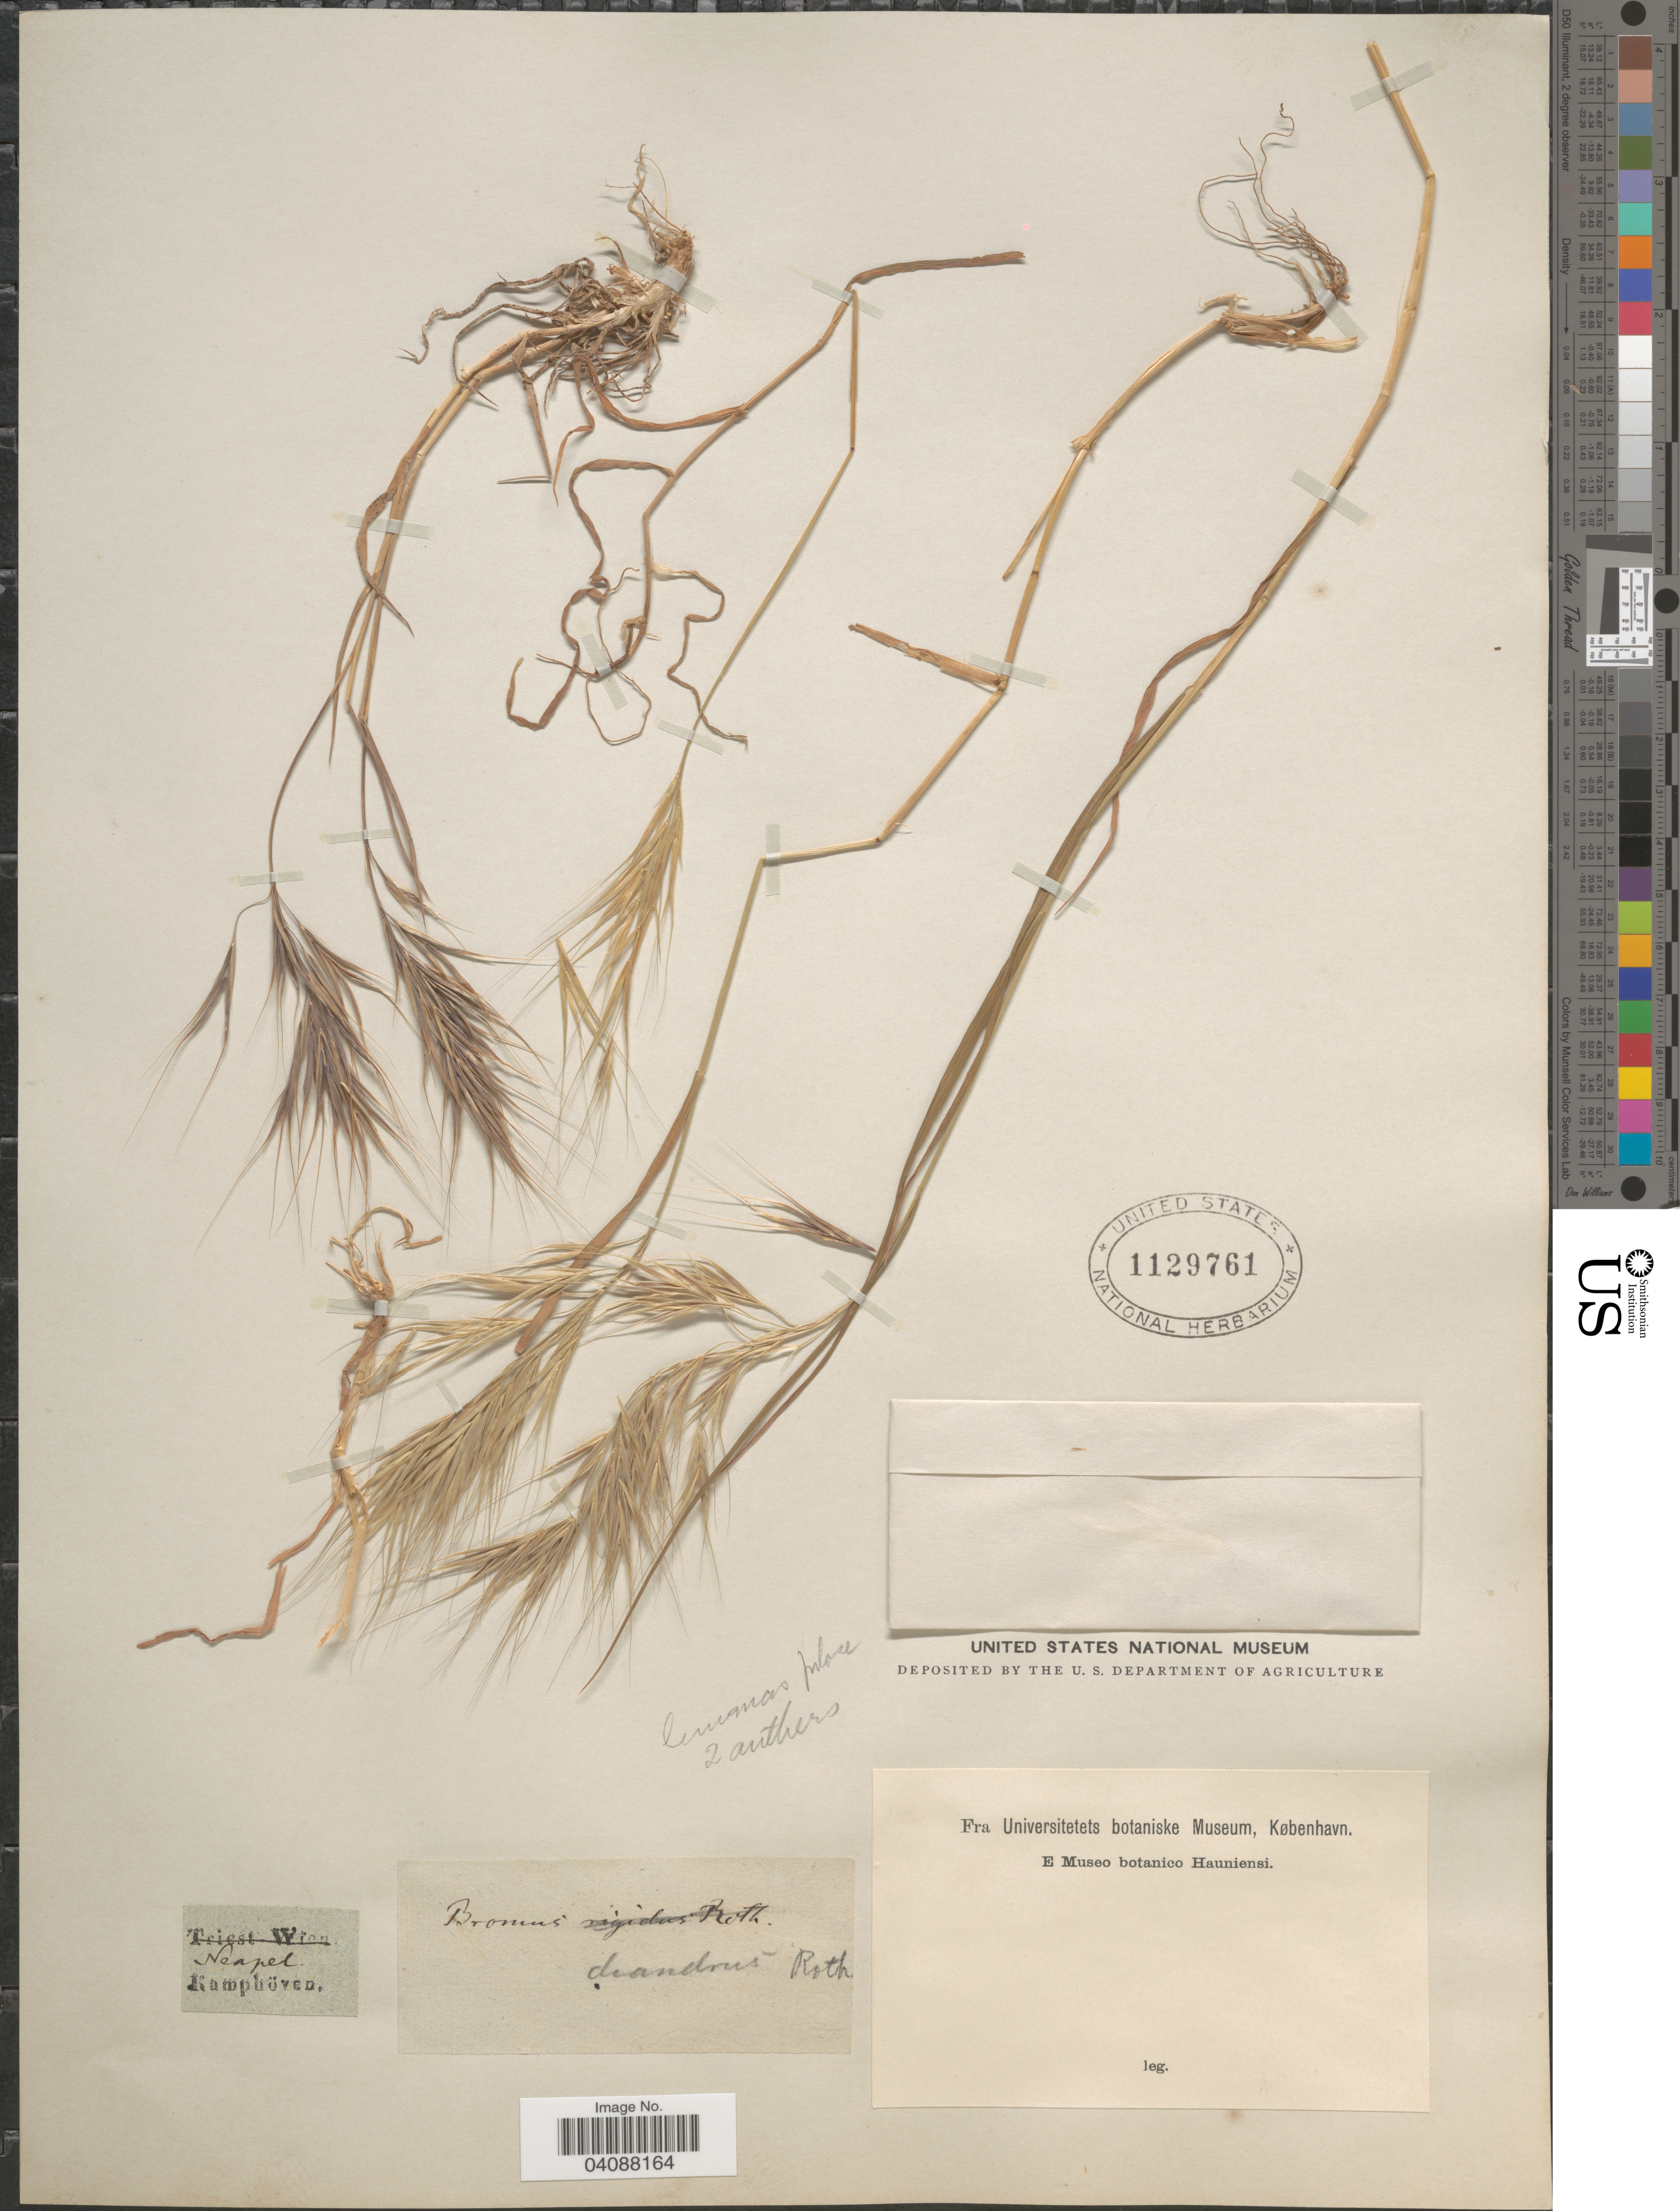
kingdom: Plantae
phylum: Tracheophyta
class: Liliopsida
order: Poales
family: Poaceae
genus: Bromus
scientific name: Bromus madritensis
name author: L.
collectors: Kamphöven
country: Italy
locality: Neapel.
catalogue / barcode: US 1129761